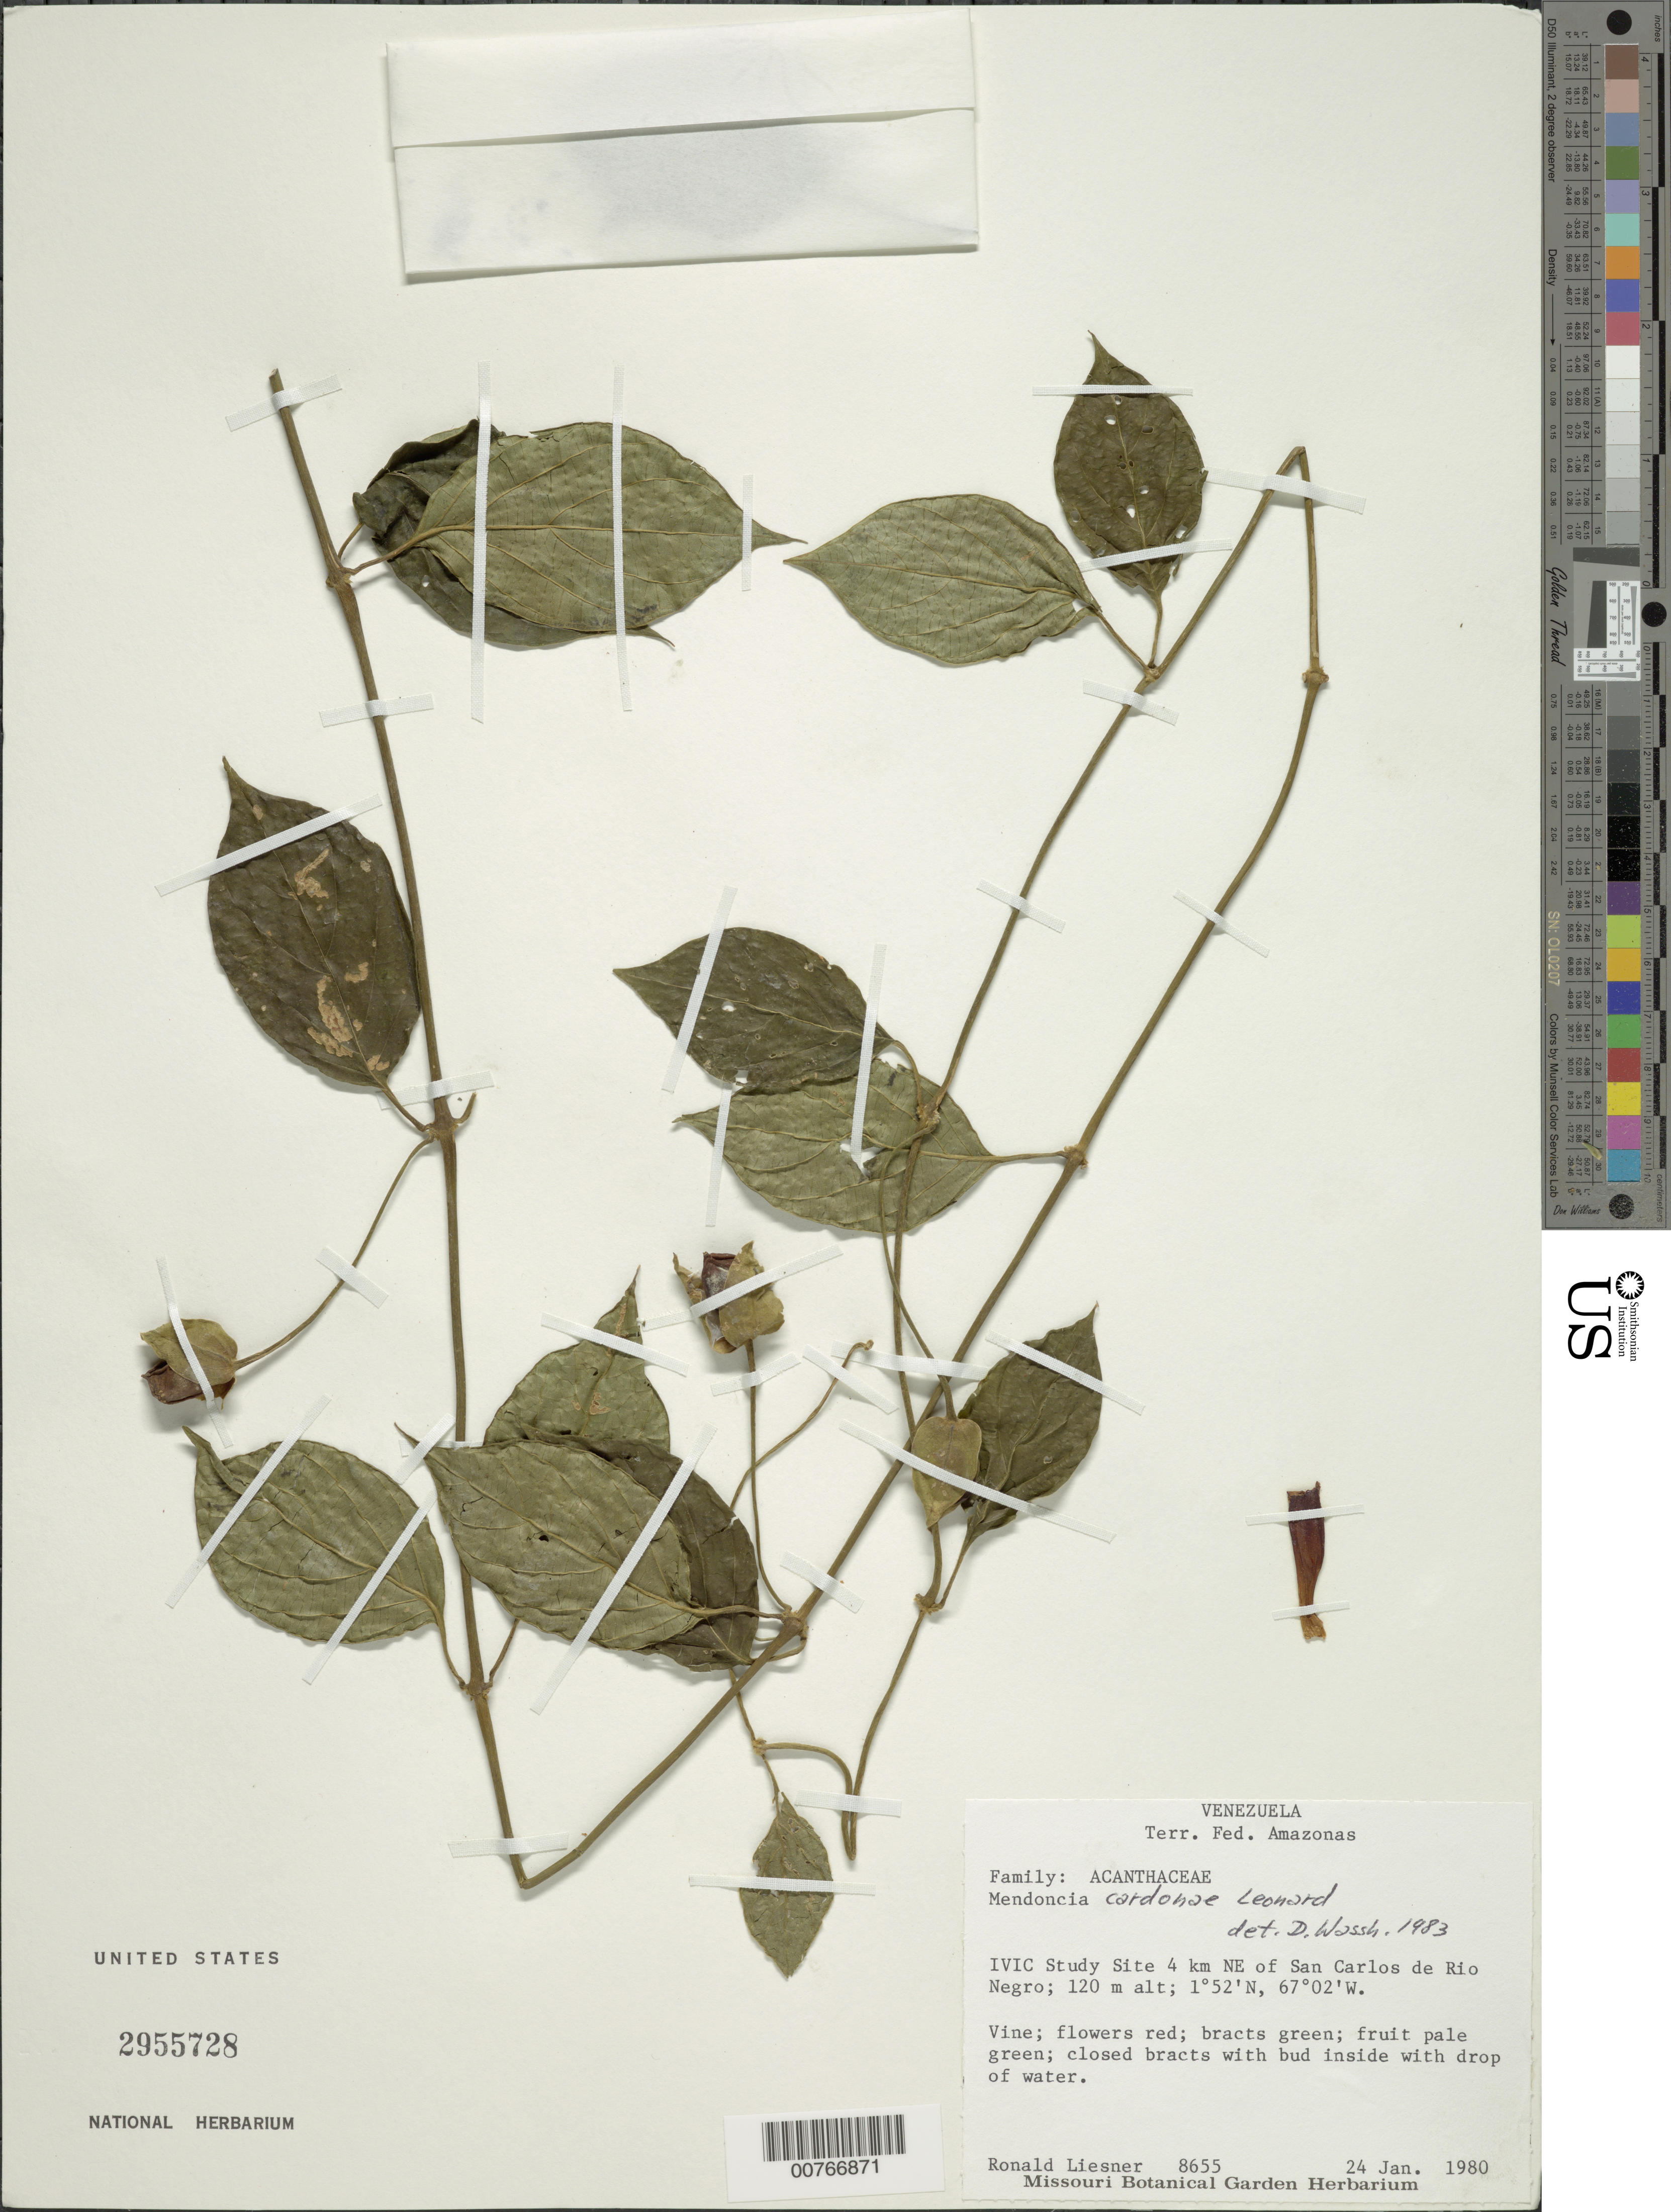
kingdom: Plantae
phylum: Tracheophyta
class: Magnoliopsida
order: Lamiales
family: Acanthaceae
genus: Mendoncia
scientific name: Mendoncia sprucei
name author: Lindau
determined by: Wasshausen, Dieter C., (BOT), Smithsonian Institution - National Museum of Natural History (UNITED STATES)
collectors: R. L. Liesner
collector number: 8655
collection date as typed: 24-Jan-80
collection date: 1980-01-24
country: Venezuela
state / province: Amazonas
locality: San Carlos de Río Negro, 4 km NE of and about 20 km S of confluence of Río Negro and Brazo Casiquiare, IVIC study site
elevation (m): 120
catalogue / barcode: US 2955728